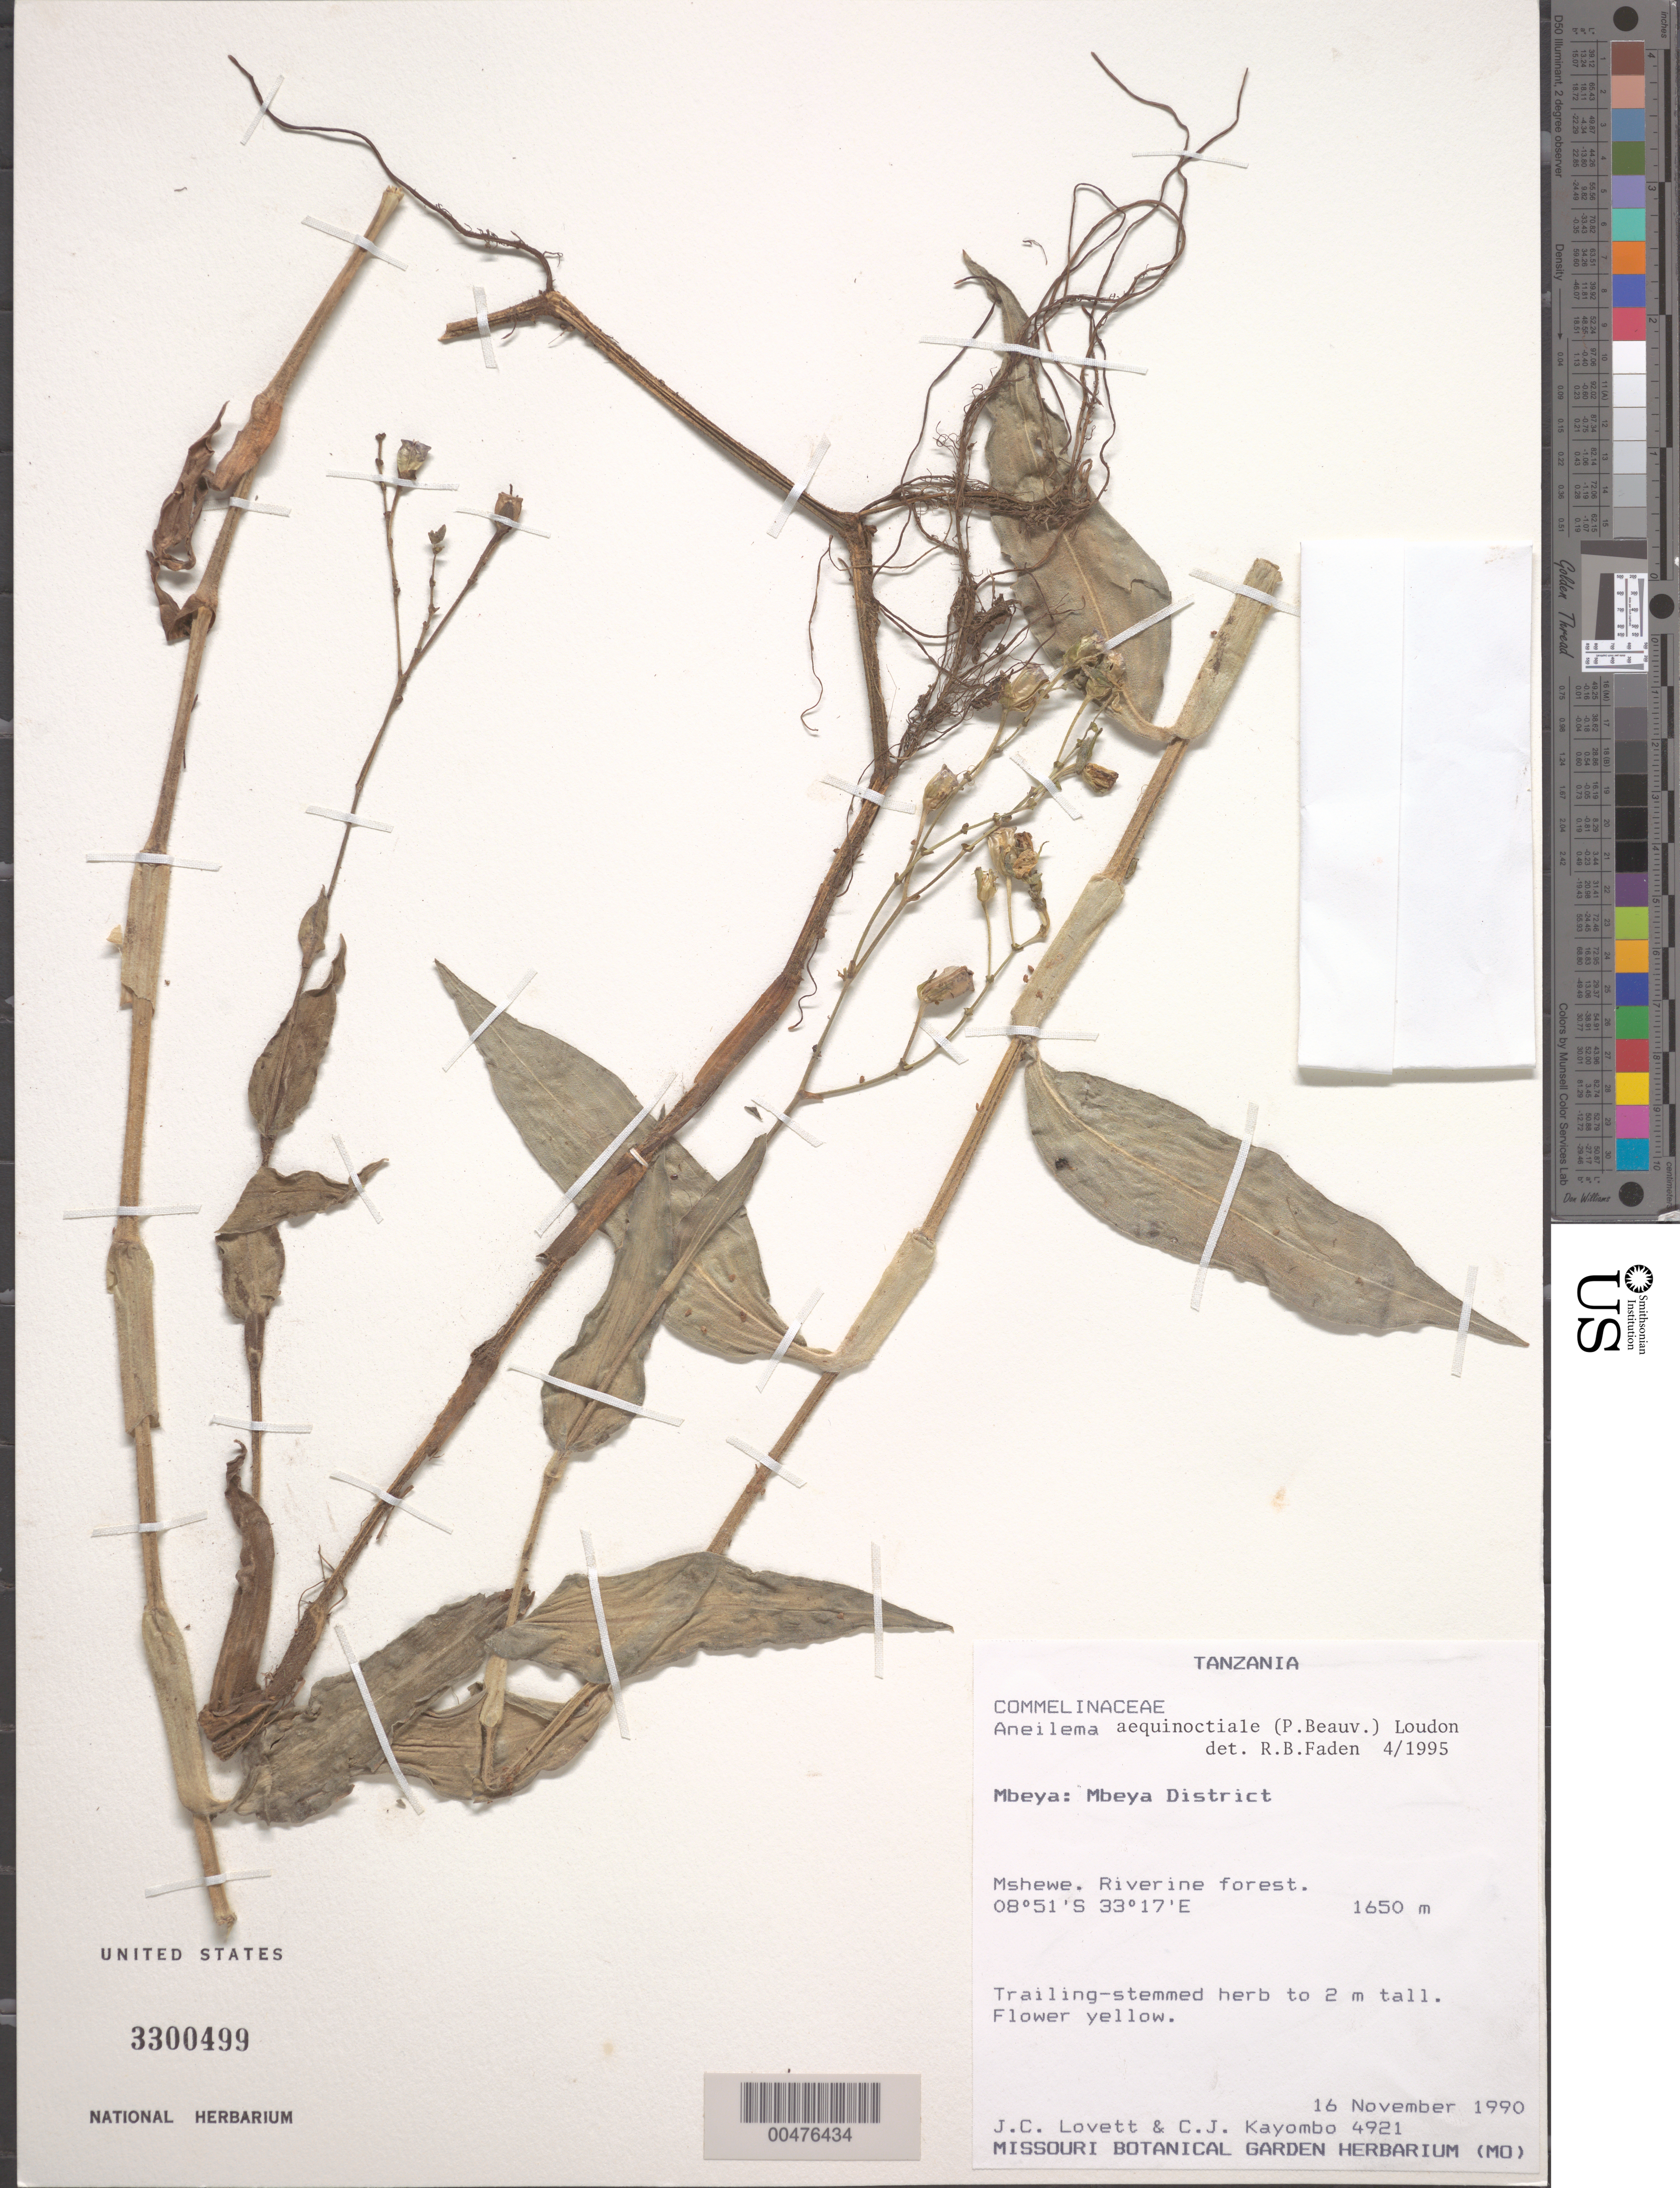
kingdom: Plantae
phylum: Tracheophyta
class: Liliopsida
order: Commelinales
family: Commelinaceae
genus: Aneilema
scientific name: Aneilema aequinoctiale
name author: (P. Beauv.) Loudon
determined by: Faden, Robert B., (US), Smithsonian Institution - National Museum of Natural History (UNITED STATES)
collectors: P. Lovett & C. J. Kayombo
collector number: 4921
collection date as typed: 16 Nov 1990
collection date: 1990-11-16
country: Tanzania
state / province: Mbeya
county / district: Mbeya Dist.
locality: Mshewe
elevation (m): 1650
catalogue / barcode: US 3300499